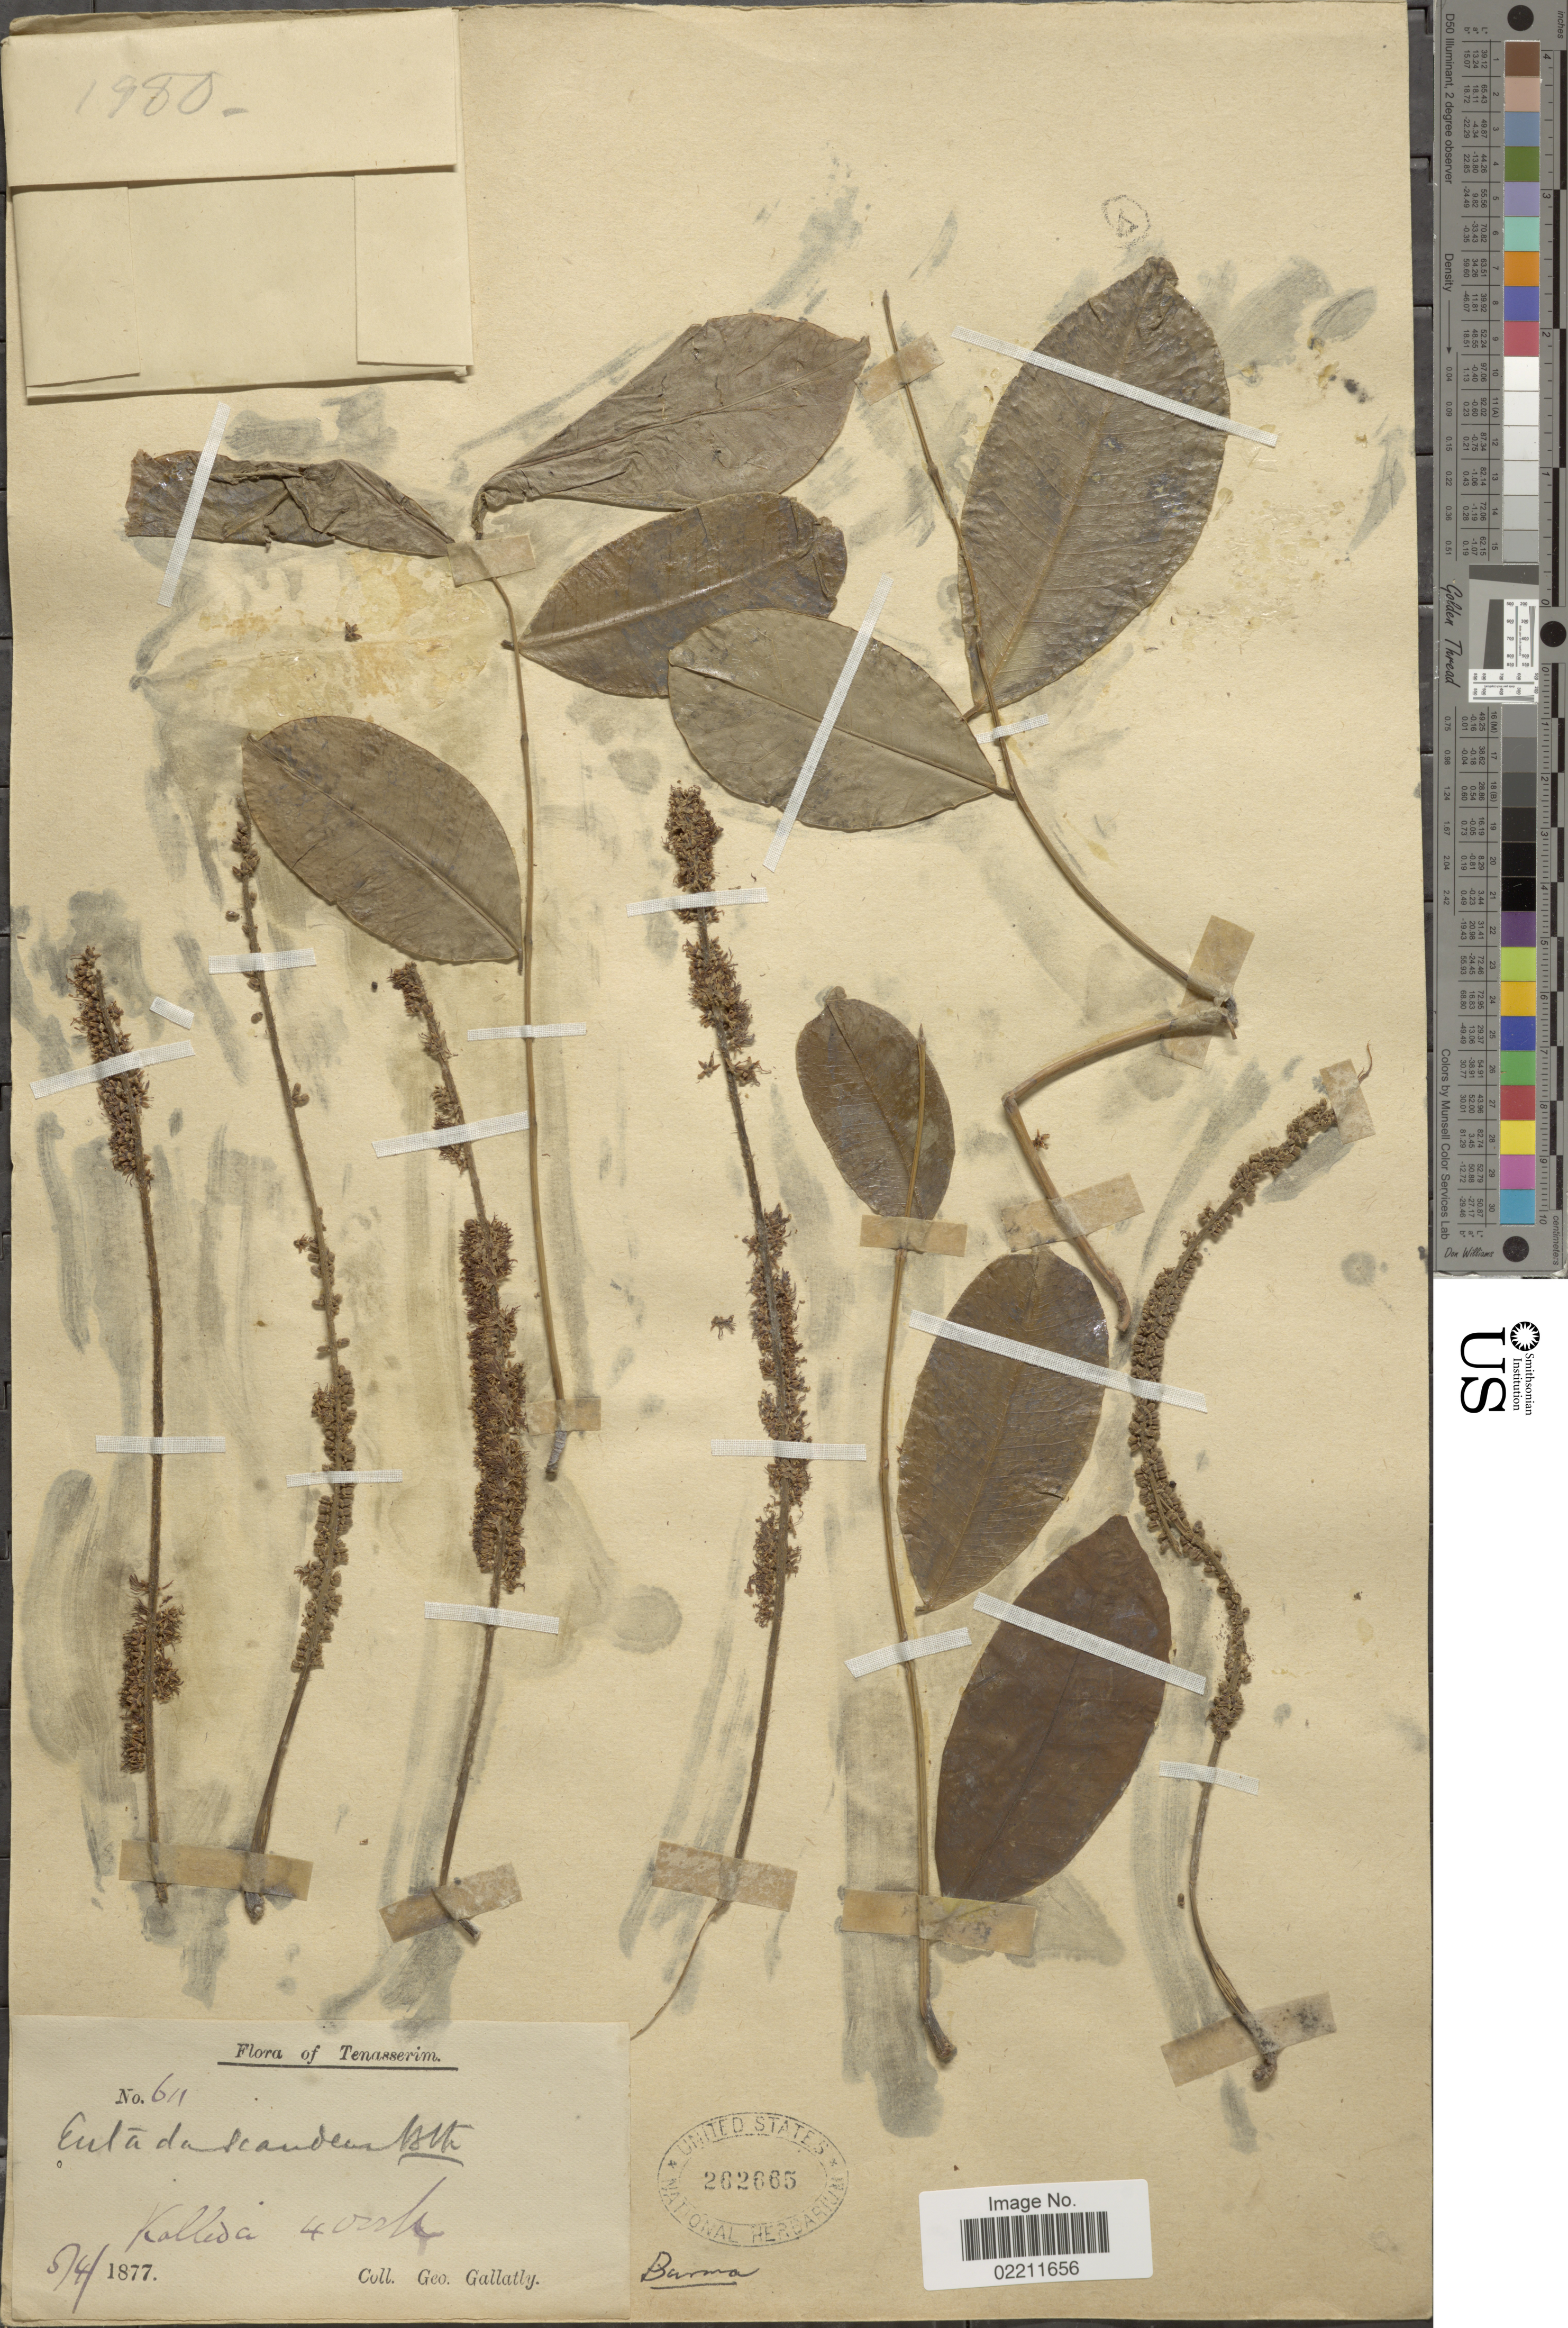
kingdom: Plantae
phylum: Tracheophyta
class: Magnoliopsida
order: Fabales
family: Fabaceae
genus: Entada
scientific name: Entada rheedei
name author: Spreng.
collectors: G. Gallatly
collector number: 611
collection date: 1877-04-05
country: Myanmar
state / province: Tanintharyi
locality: Tenasserim, kalleda.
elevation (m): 122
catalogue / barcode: US 262665